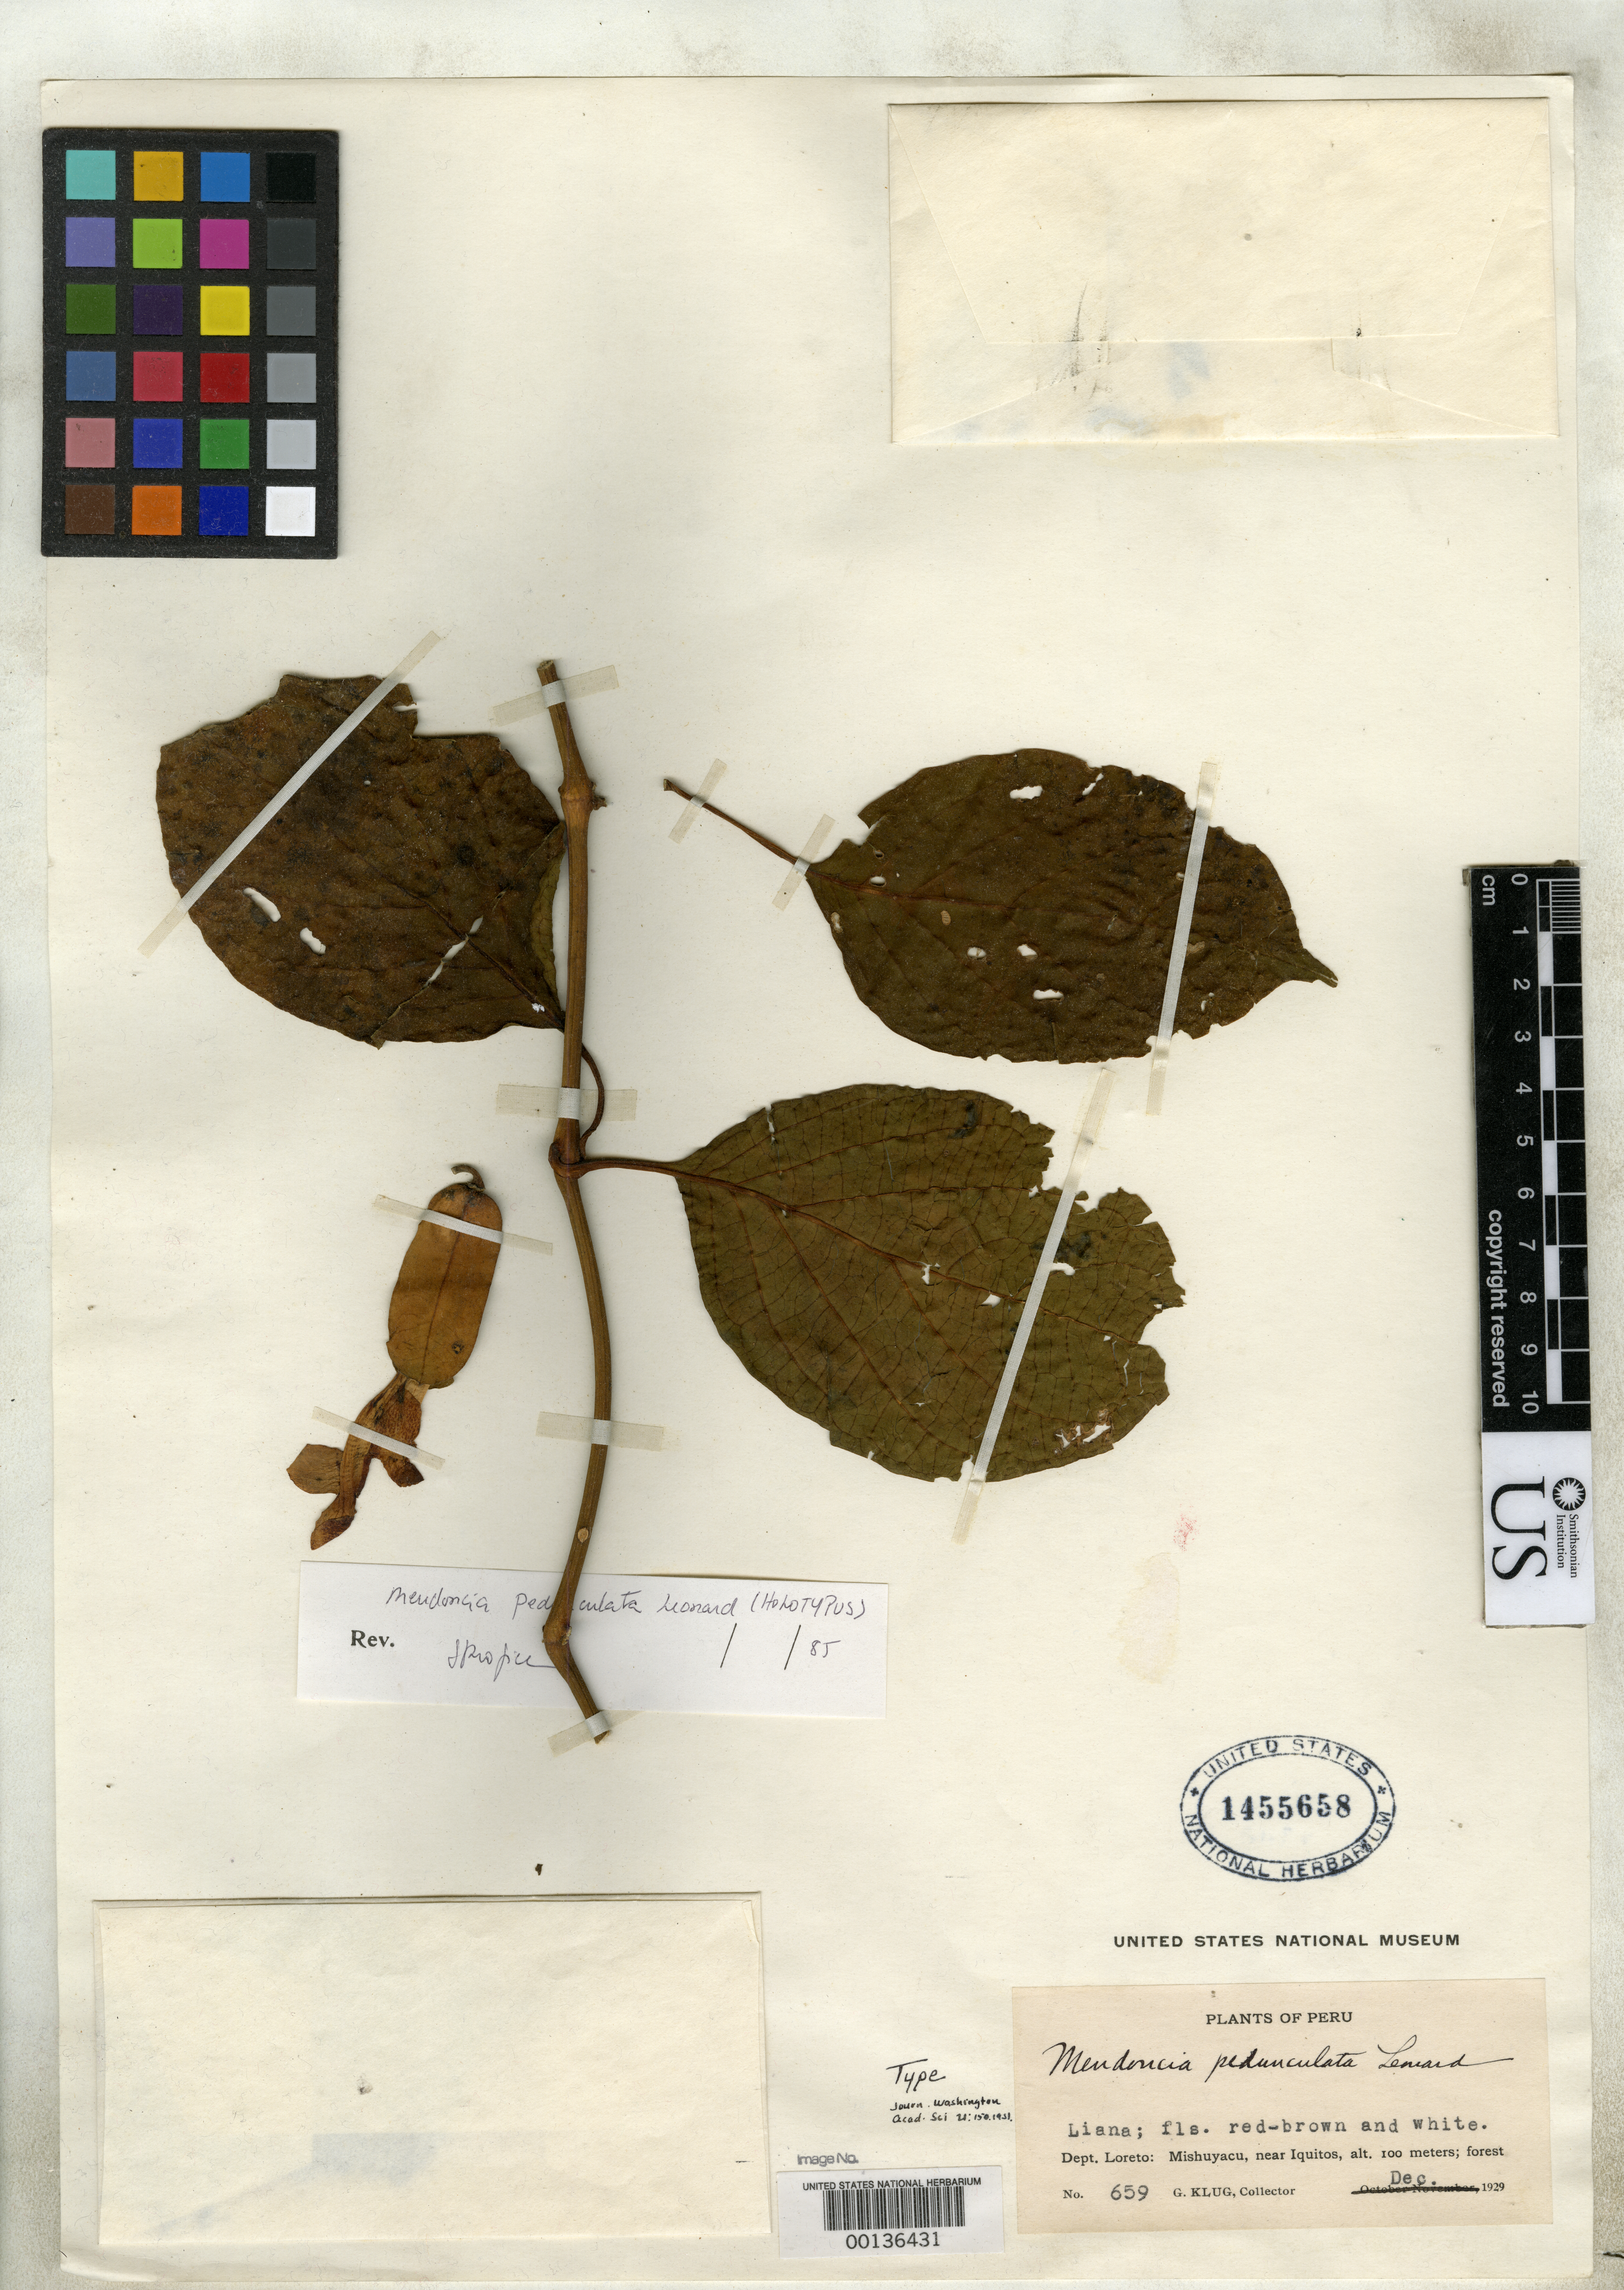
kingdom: Plantae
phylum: Tracheophyta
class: Magnoliopsida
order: Lamiales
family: Acanthaceae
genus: Mendoncia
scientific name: Mendoncia pedunculata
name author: Leonard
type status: Holotype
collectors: G. Klug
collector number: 659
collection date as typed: Dec 1929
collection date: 1929-12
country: Peru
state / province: Loreto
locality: Mishuyacu, near Iquitos.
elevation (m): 100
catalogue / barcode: US 1455658